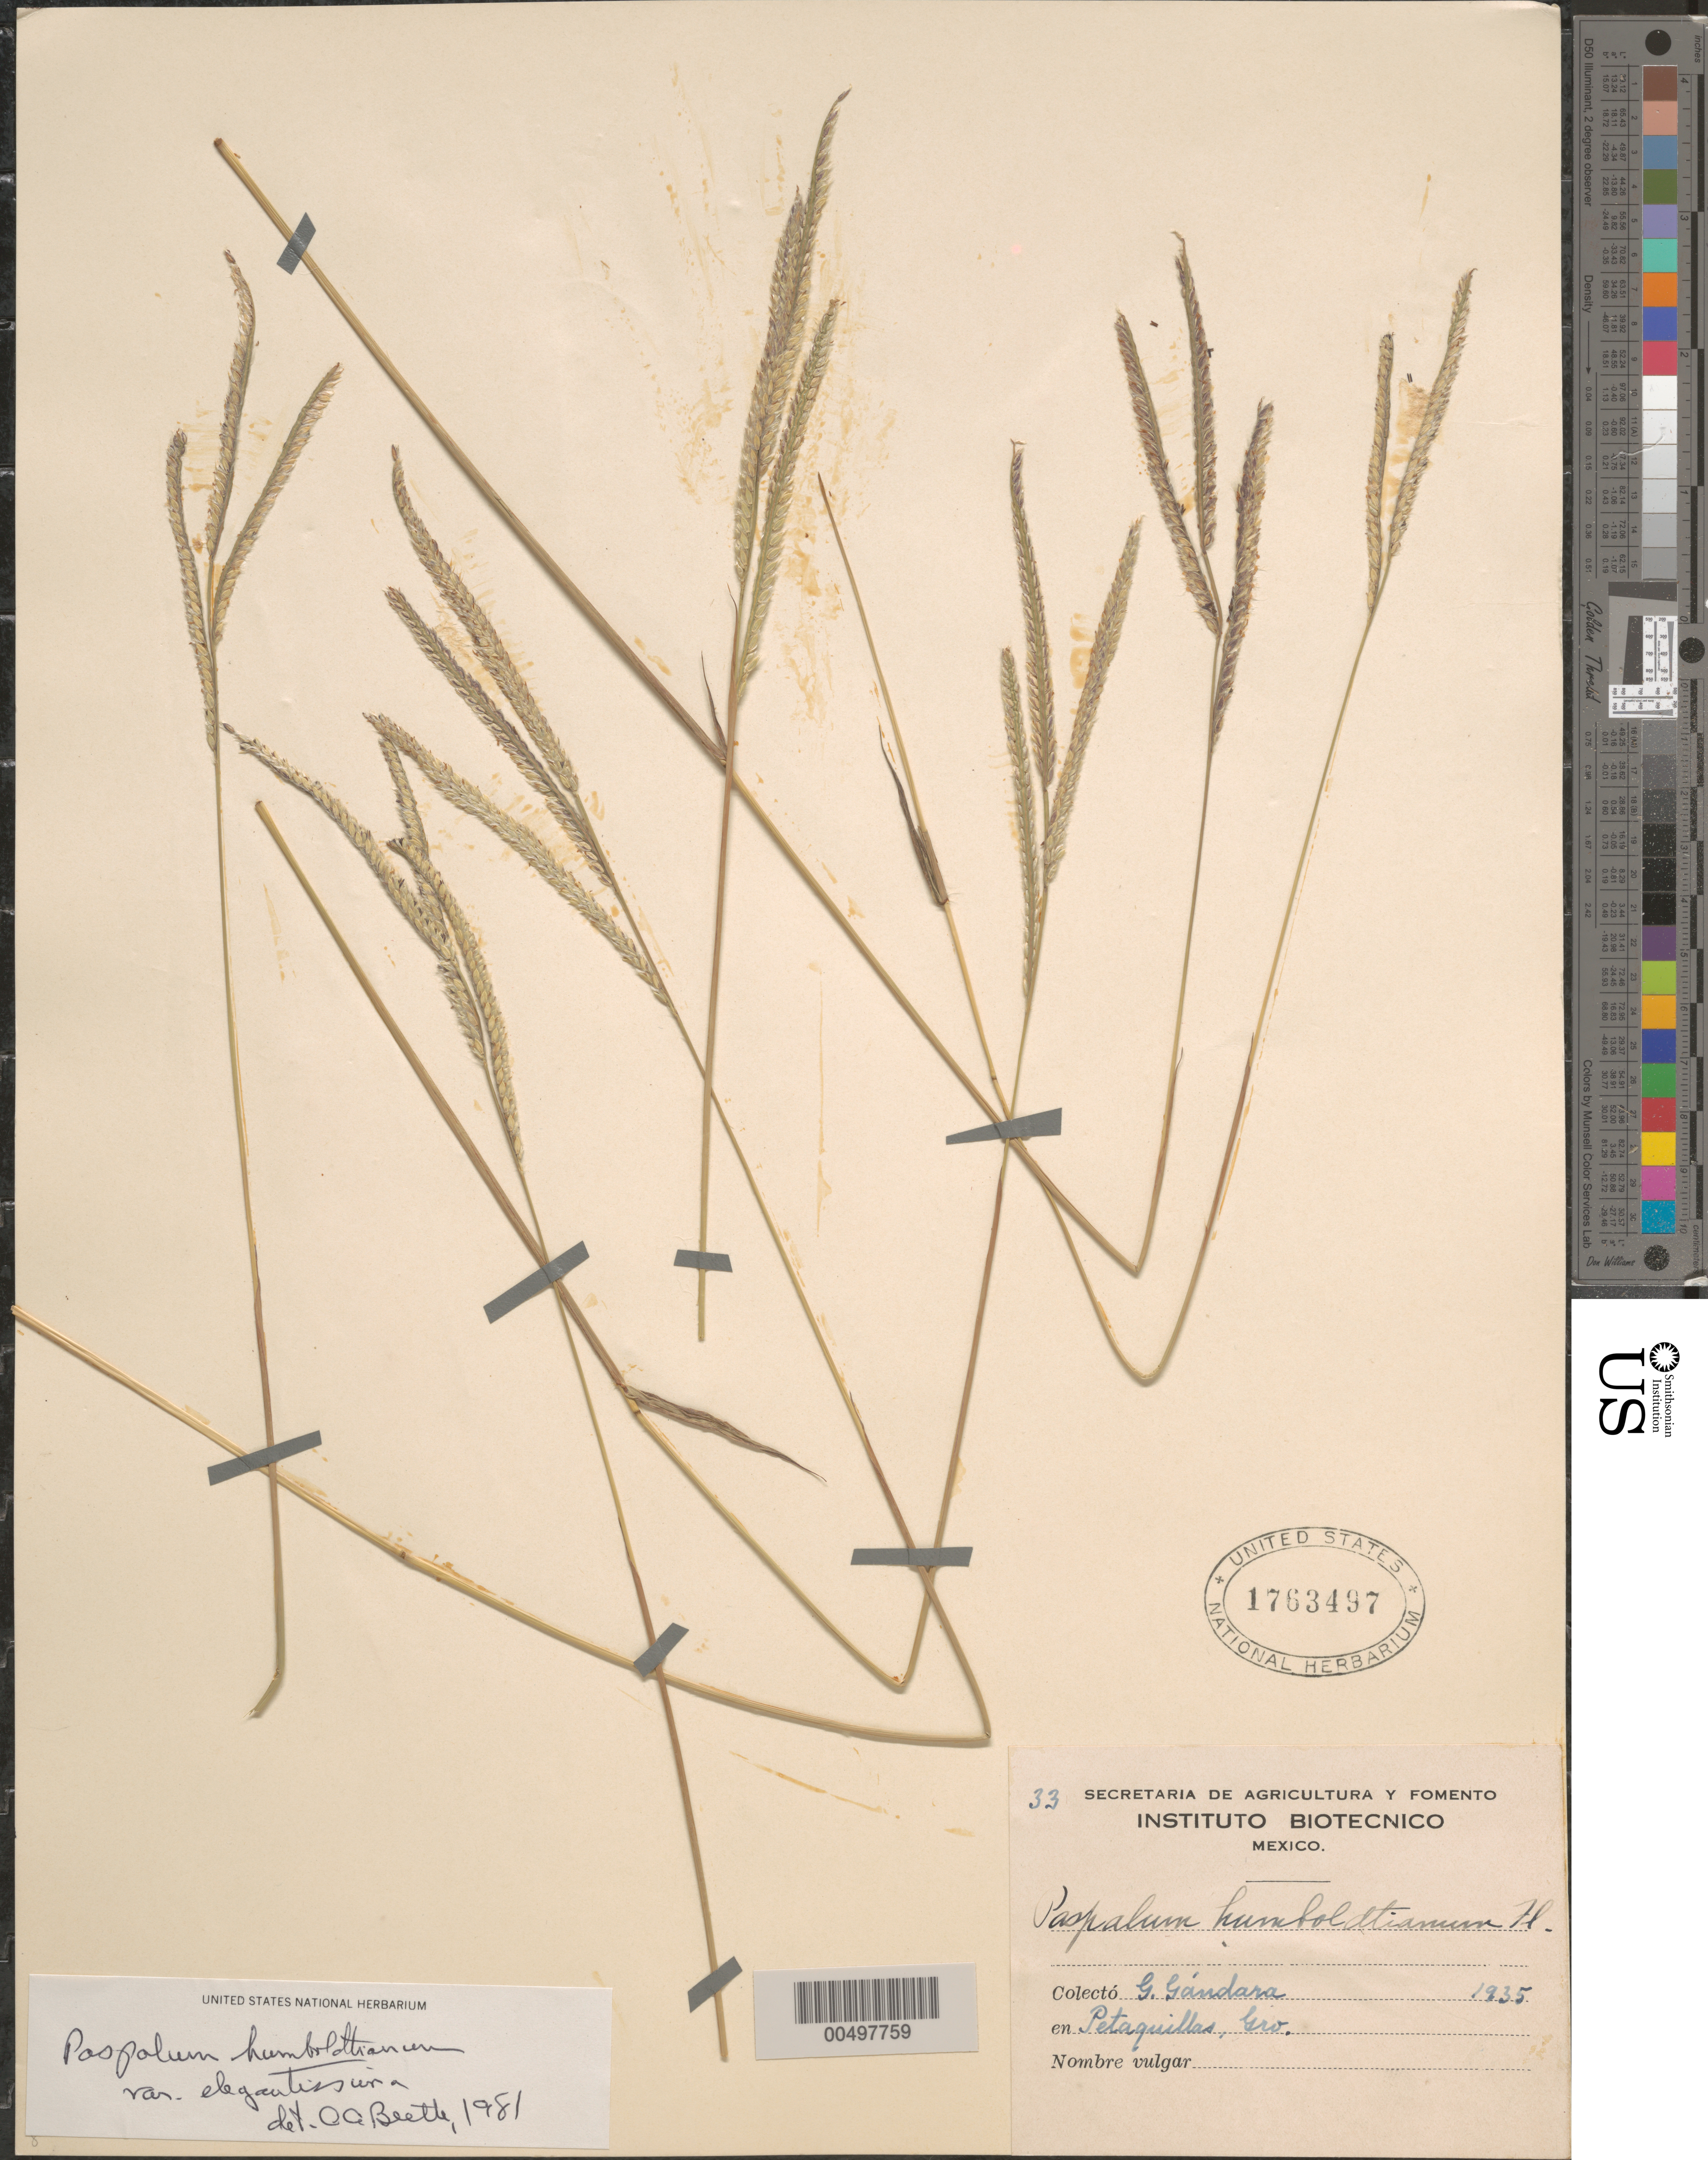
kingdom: Plantae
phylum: Tracheophyta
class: Liliopsida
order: Poales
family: Poaceae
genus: Paspalum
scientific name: Paspalum humboldtianum var. elegantissima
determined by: Beetle, Alan A.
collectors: G. G ndara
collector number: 33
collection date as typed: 1935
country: Mexico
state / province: Guerrero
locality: Petaquillas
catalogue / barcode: US 1763497